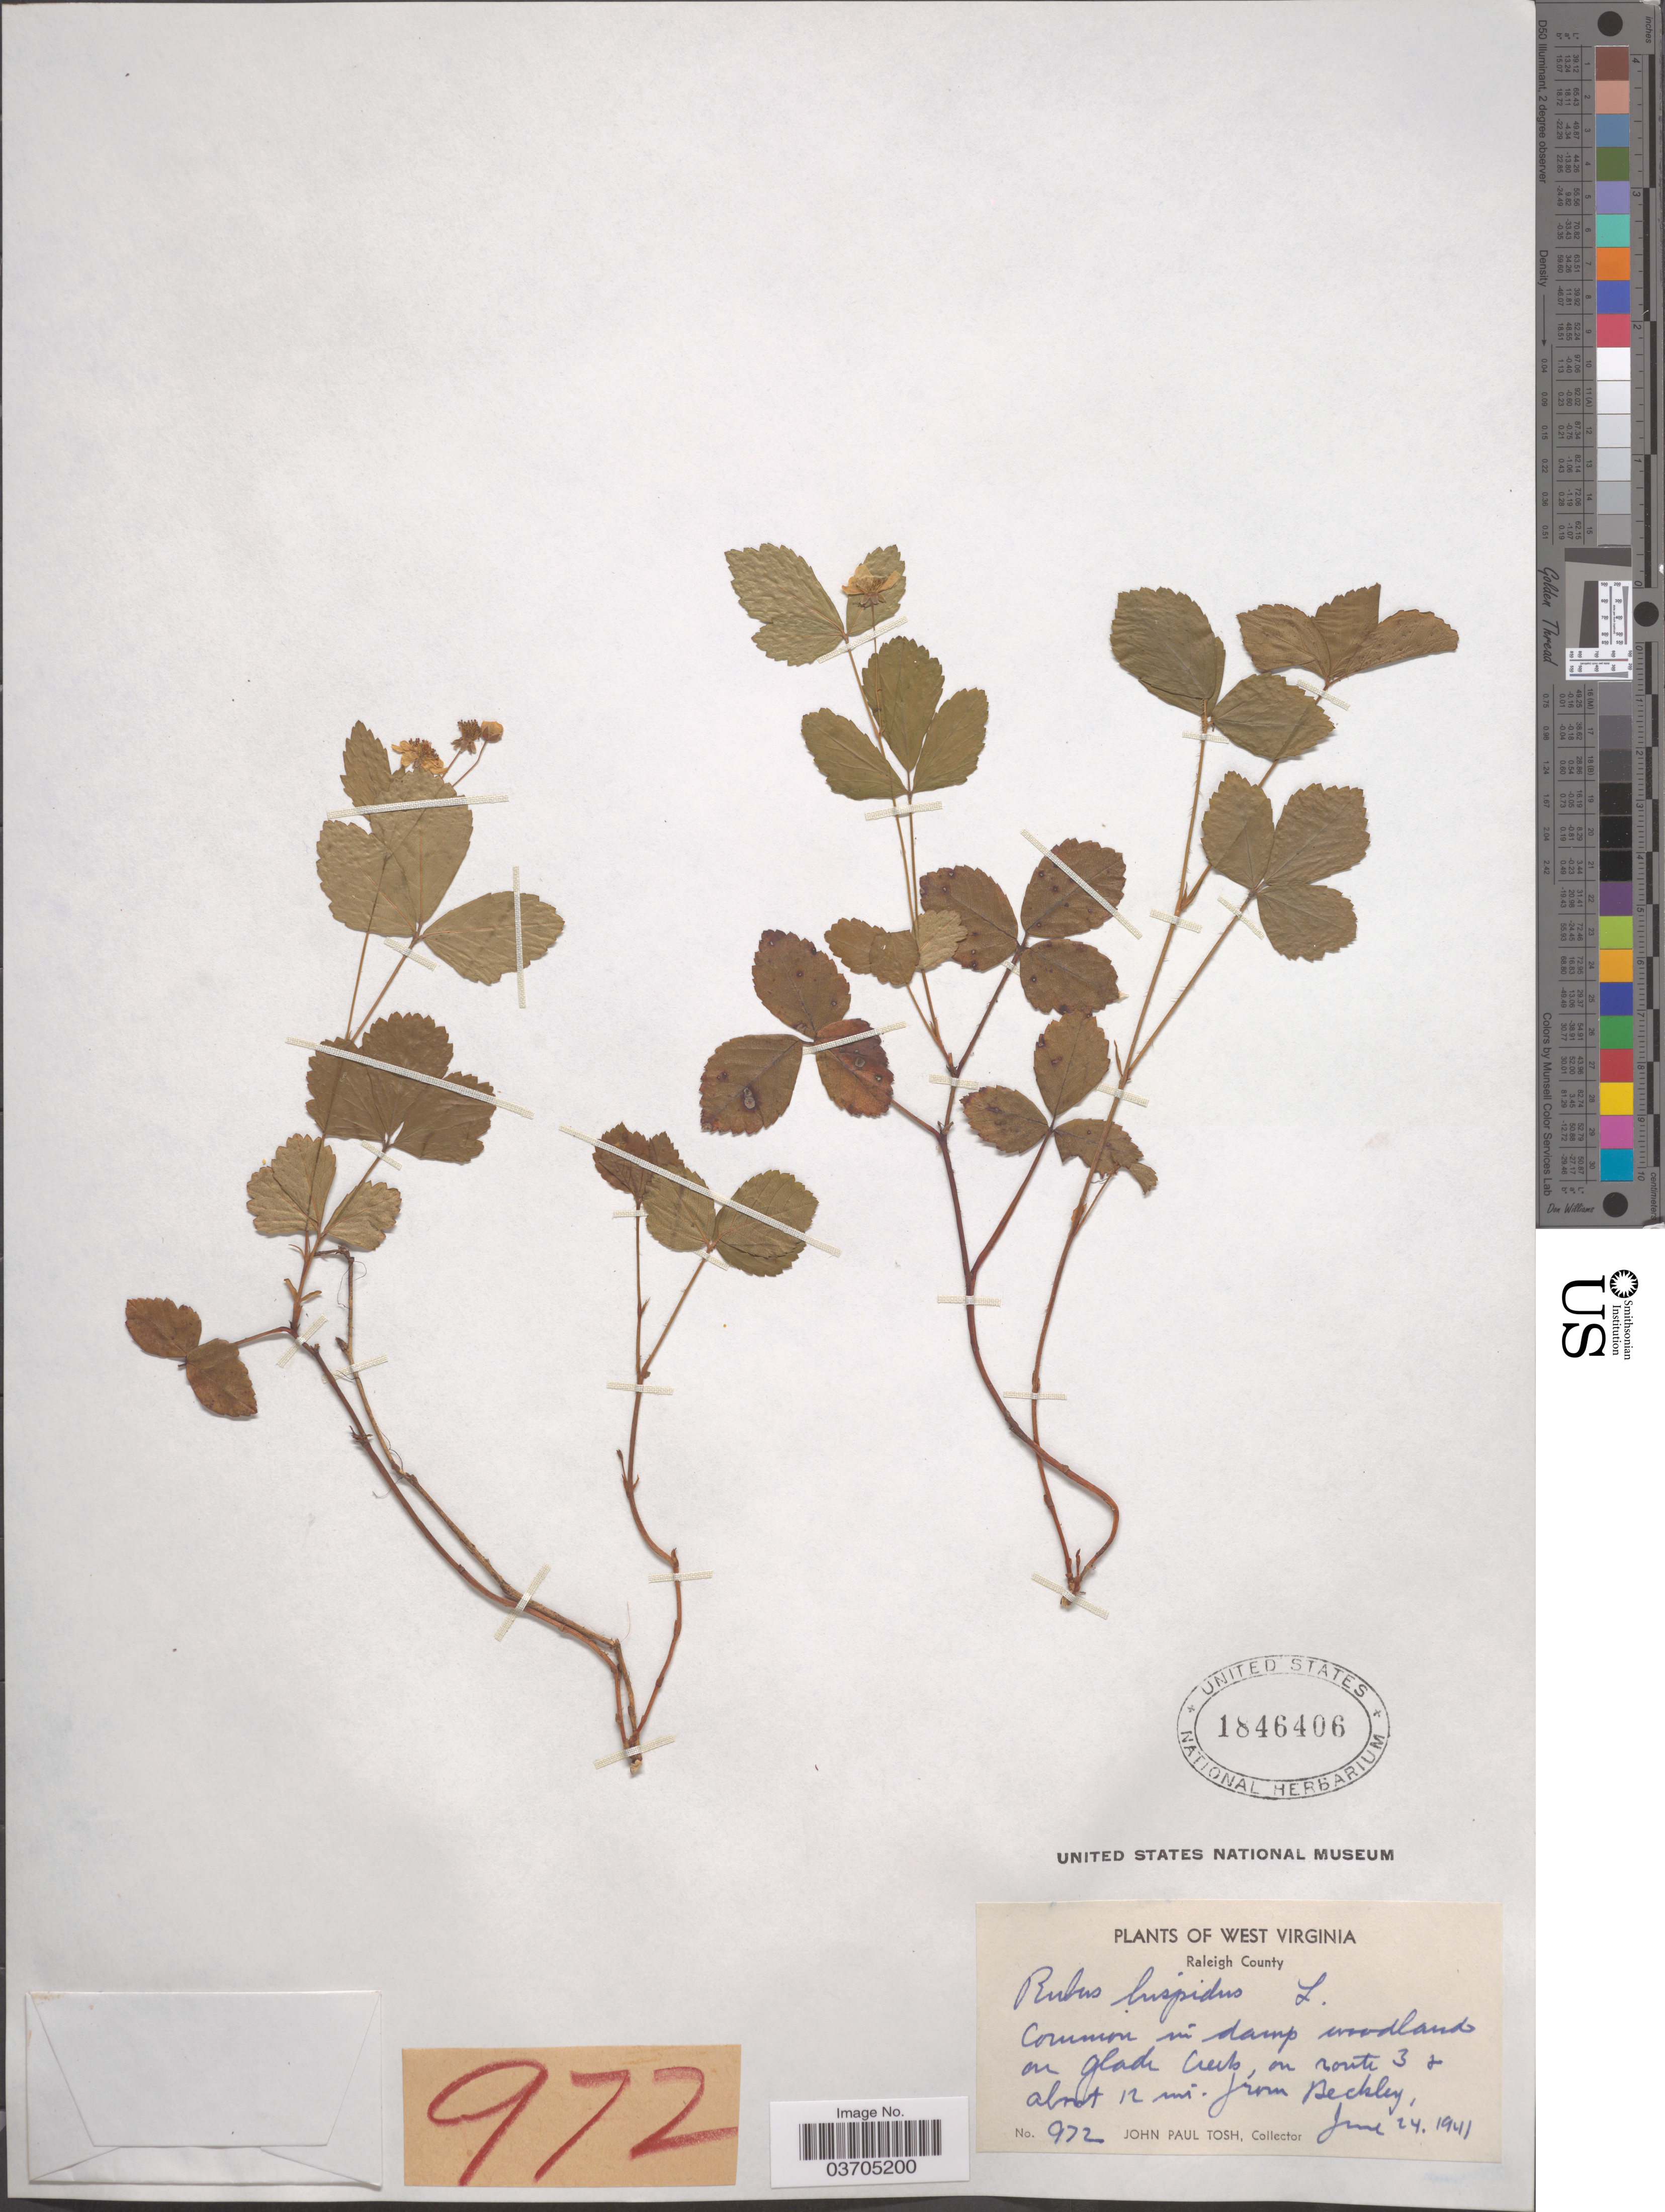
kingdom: Plantae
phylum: Tracheophyta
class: Magnoliopsida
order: Rosales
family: Rosaceae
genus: Rubus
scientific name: Rubus hispidus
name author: L.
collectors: J. Tosh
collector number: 972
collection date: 1941-01-24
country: United States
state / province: West Virginia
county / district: Raleigh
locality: Raleigh County. On Glade Creek, on route 3 + about 12 mi. from Beckley.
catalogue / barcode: US 1846406